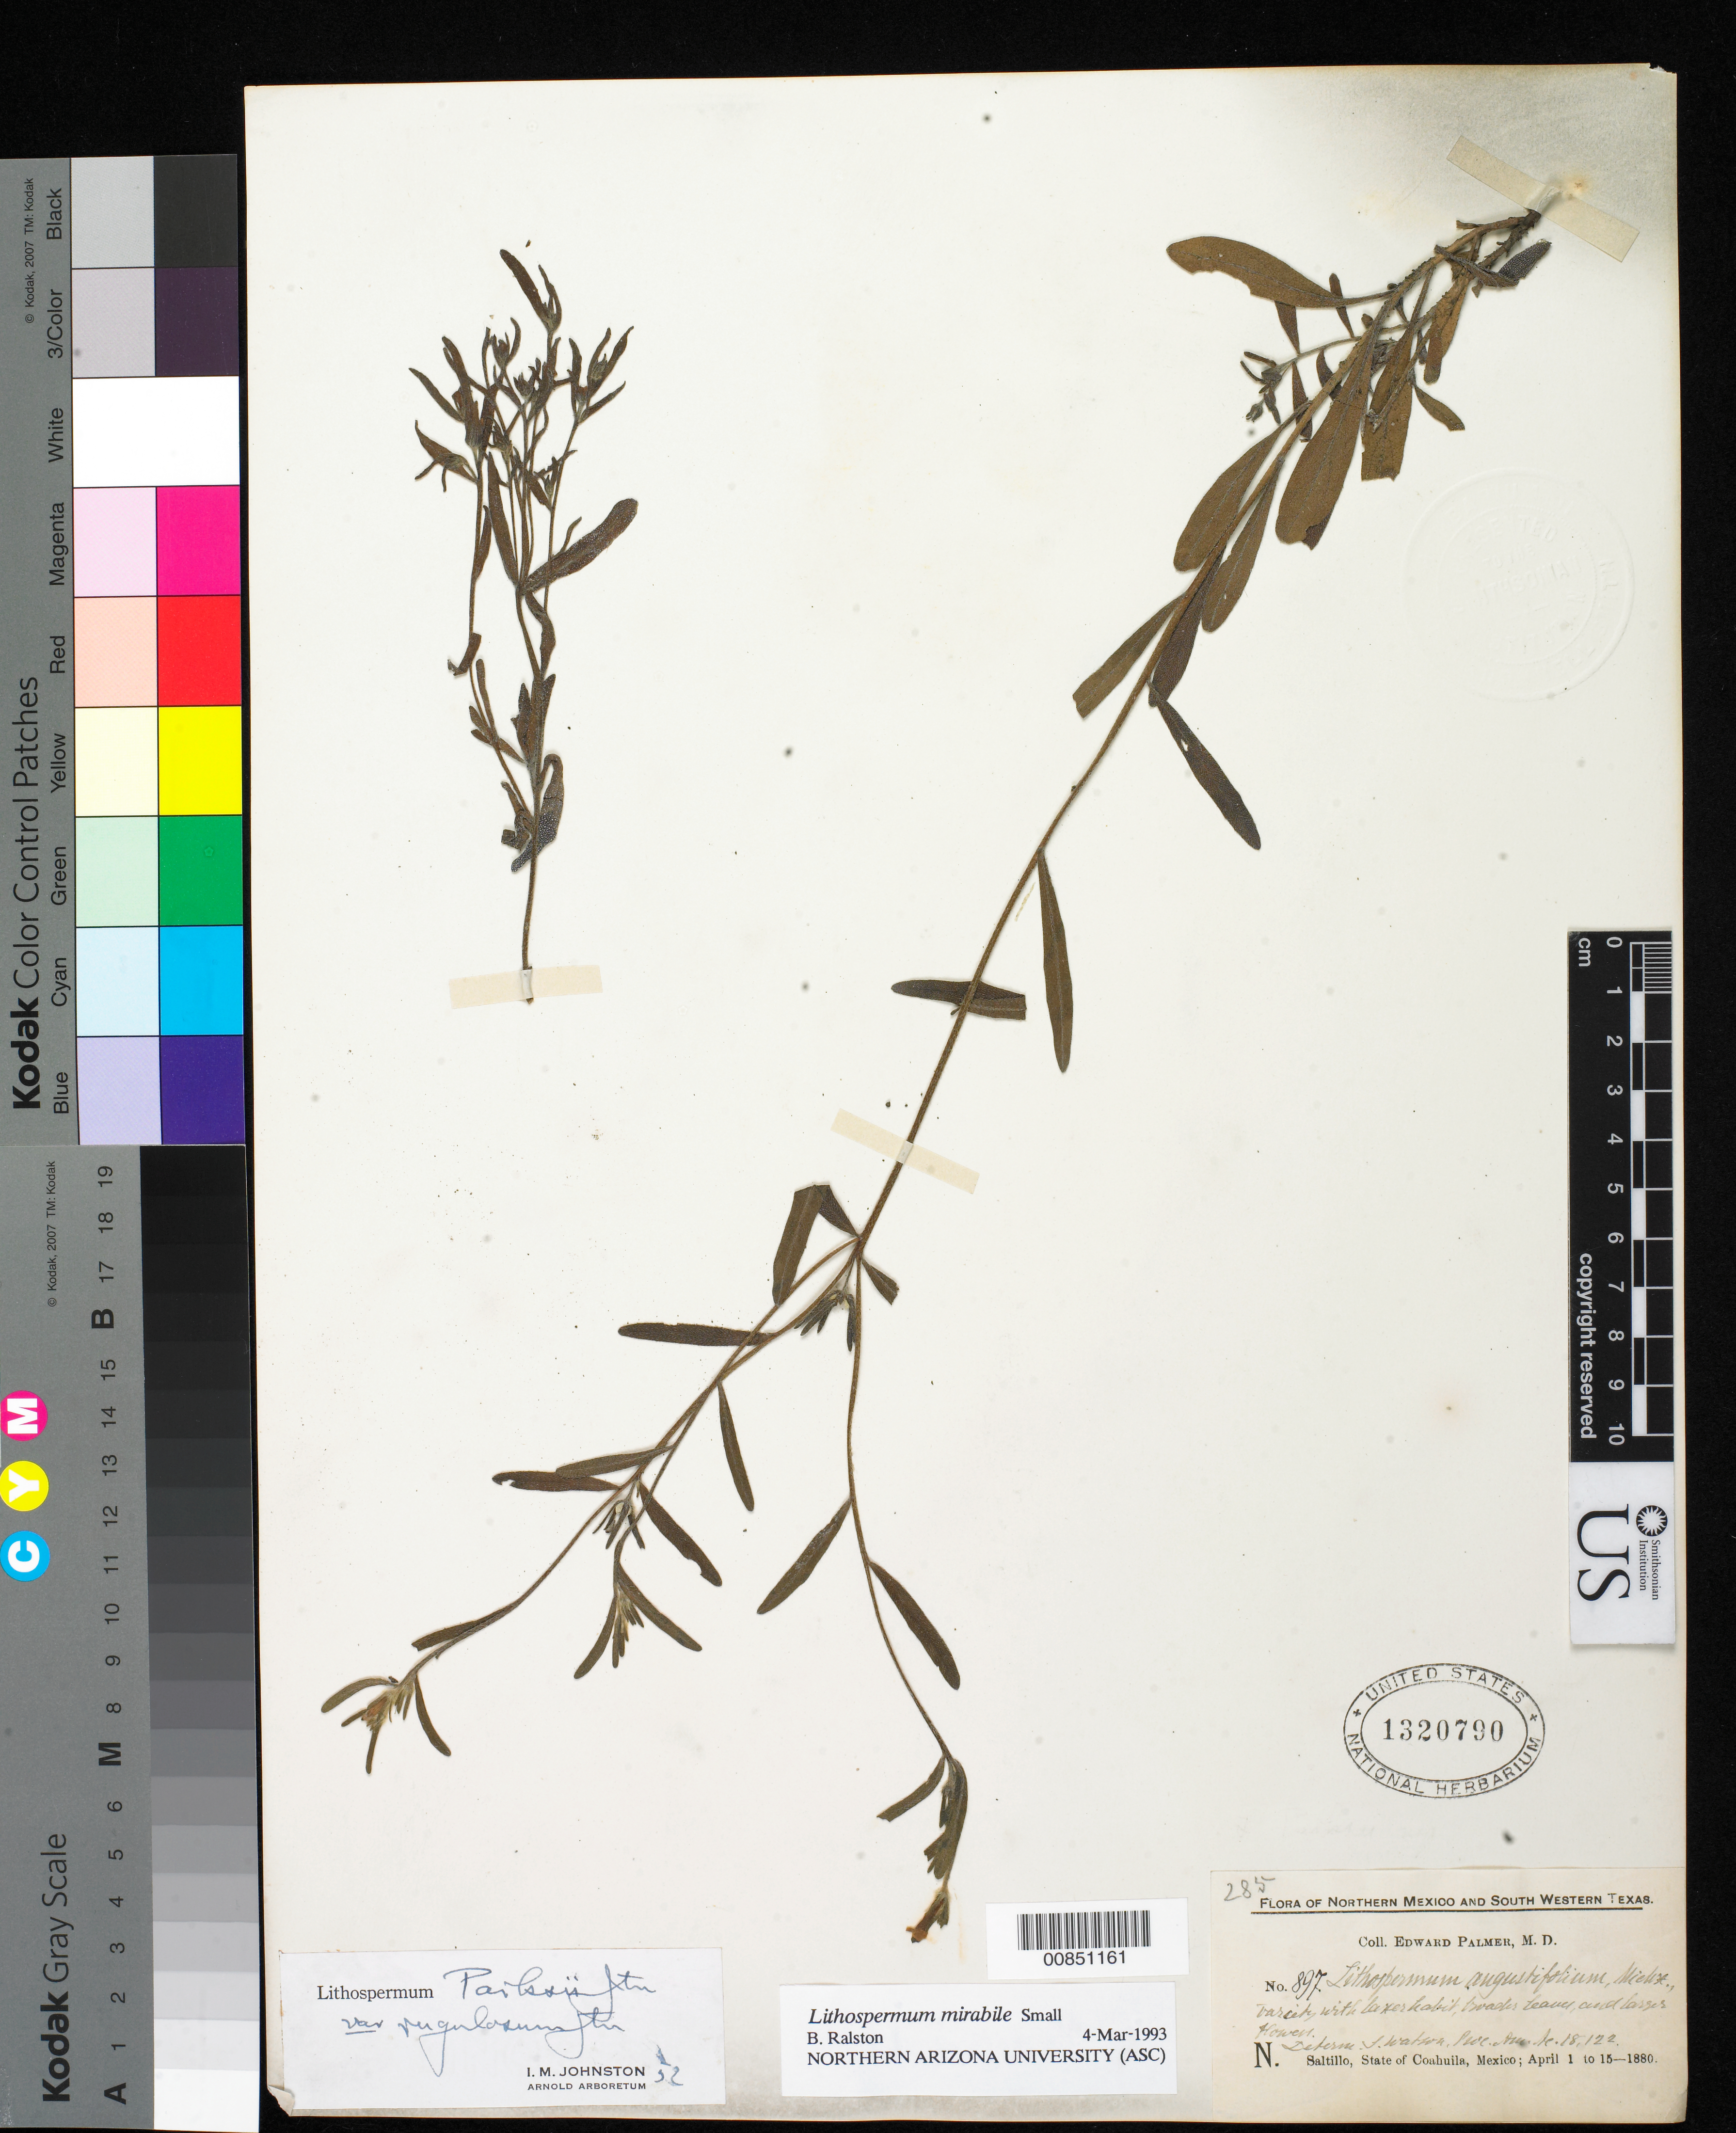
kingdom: Plantae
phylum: Tracheophyta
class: Magnoliopsida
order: Boraginales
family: Boraginaceae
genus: Lithospermum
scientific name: Lithospermum mirabile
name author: Small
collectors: E. Palmer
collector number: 897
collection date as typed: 01 Apr 1880 to 15 Apr 1880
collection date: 1880-04-01/1880-04-15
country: Mexico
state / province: Coahuila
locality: N. Saltillo, Coahuila.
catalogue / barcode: US 1320790